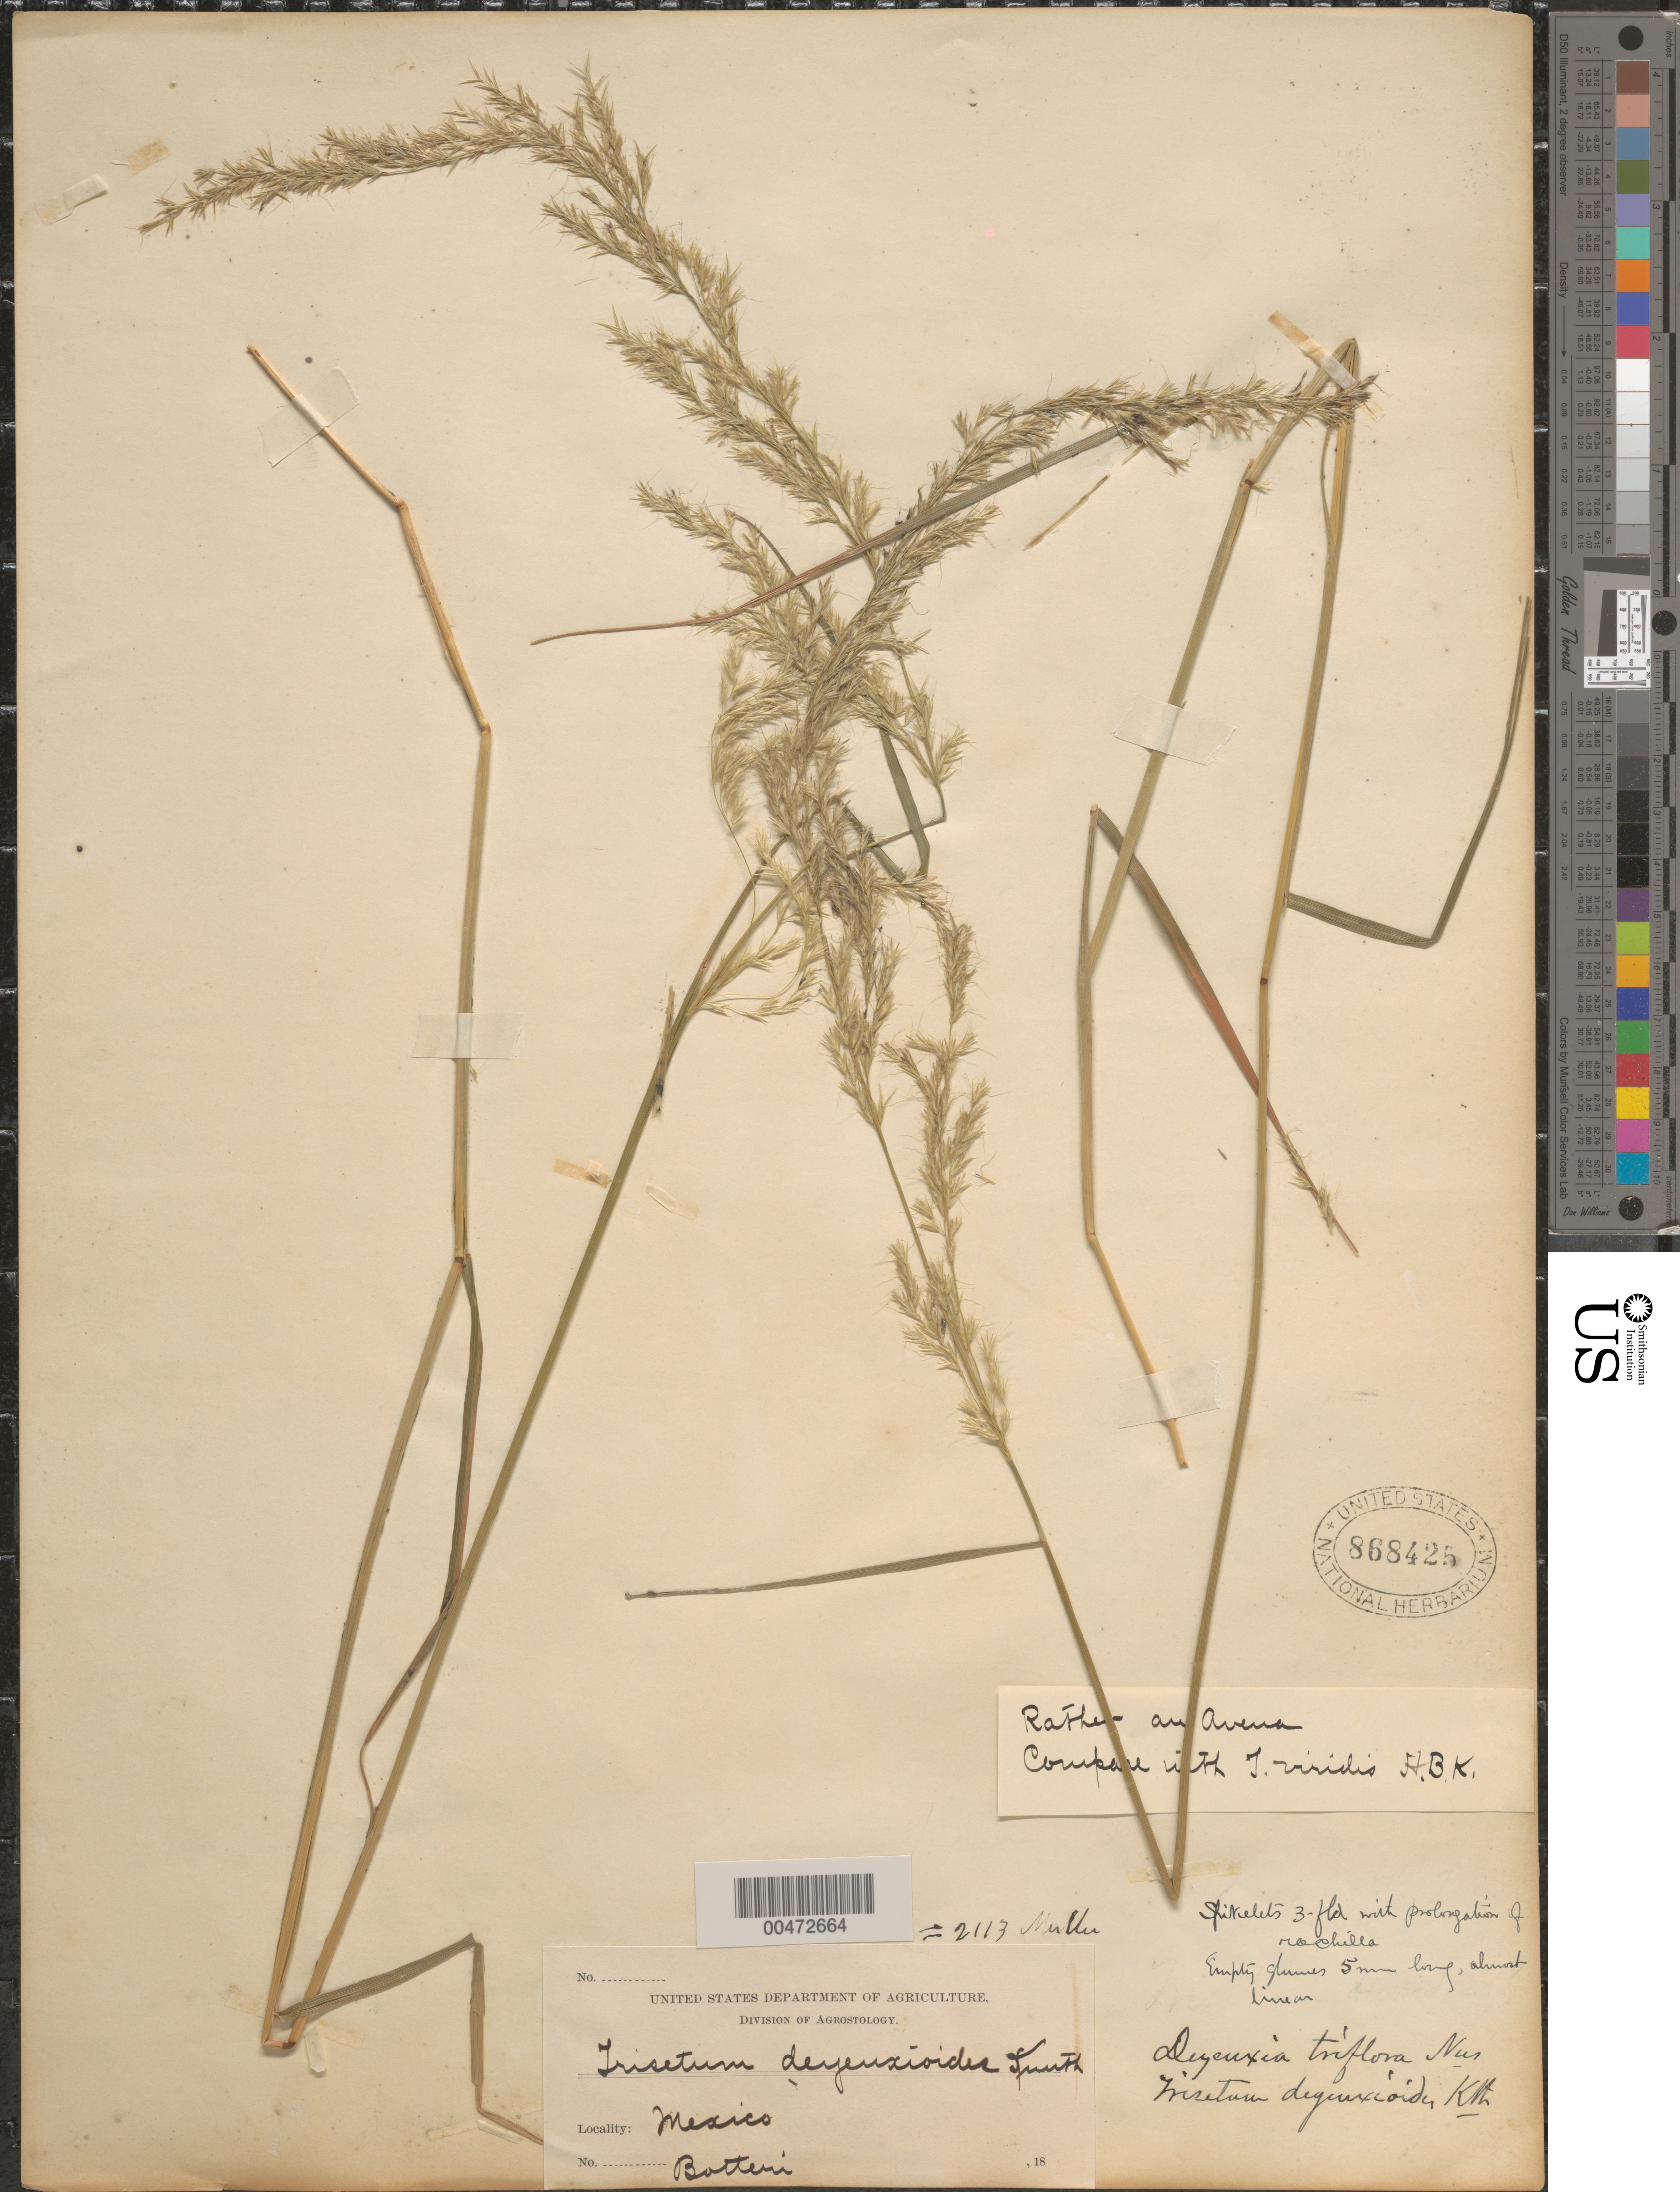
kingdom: Plantae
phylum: Tracheophyta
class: Liliopsida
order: Poales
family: Poaceae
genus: Trisetum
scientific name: Trisetum deyeuxioides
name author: (Kunth) Kunth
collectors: -. Botteri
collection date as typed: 18??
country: Mexico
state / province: Durango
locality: San Ramon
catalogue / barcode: US 868425